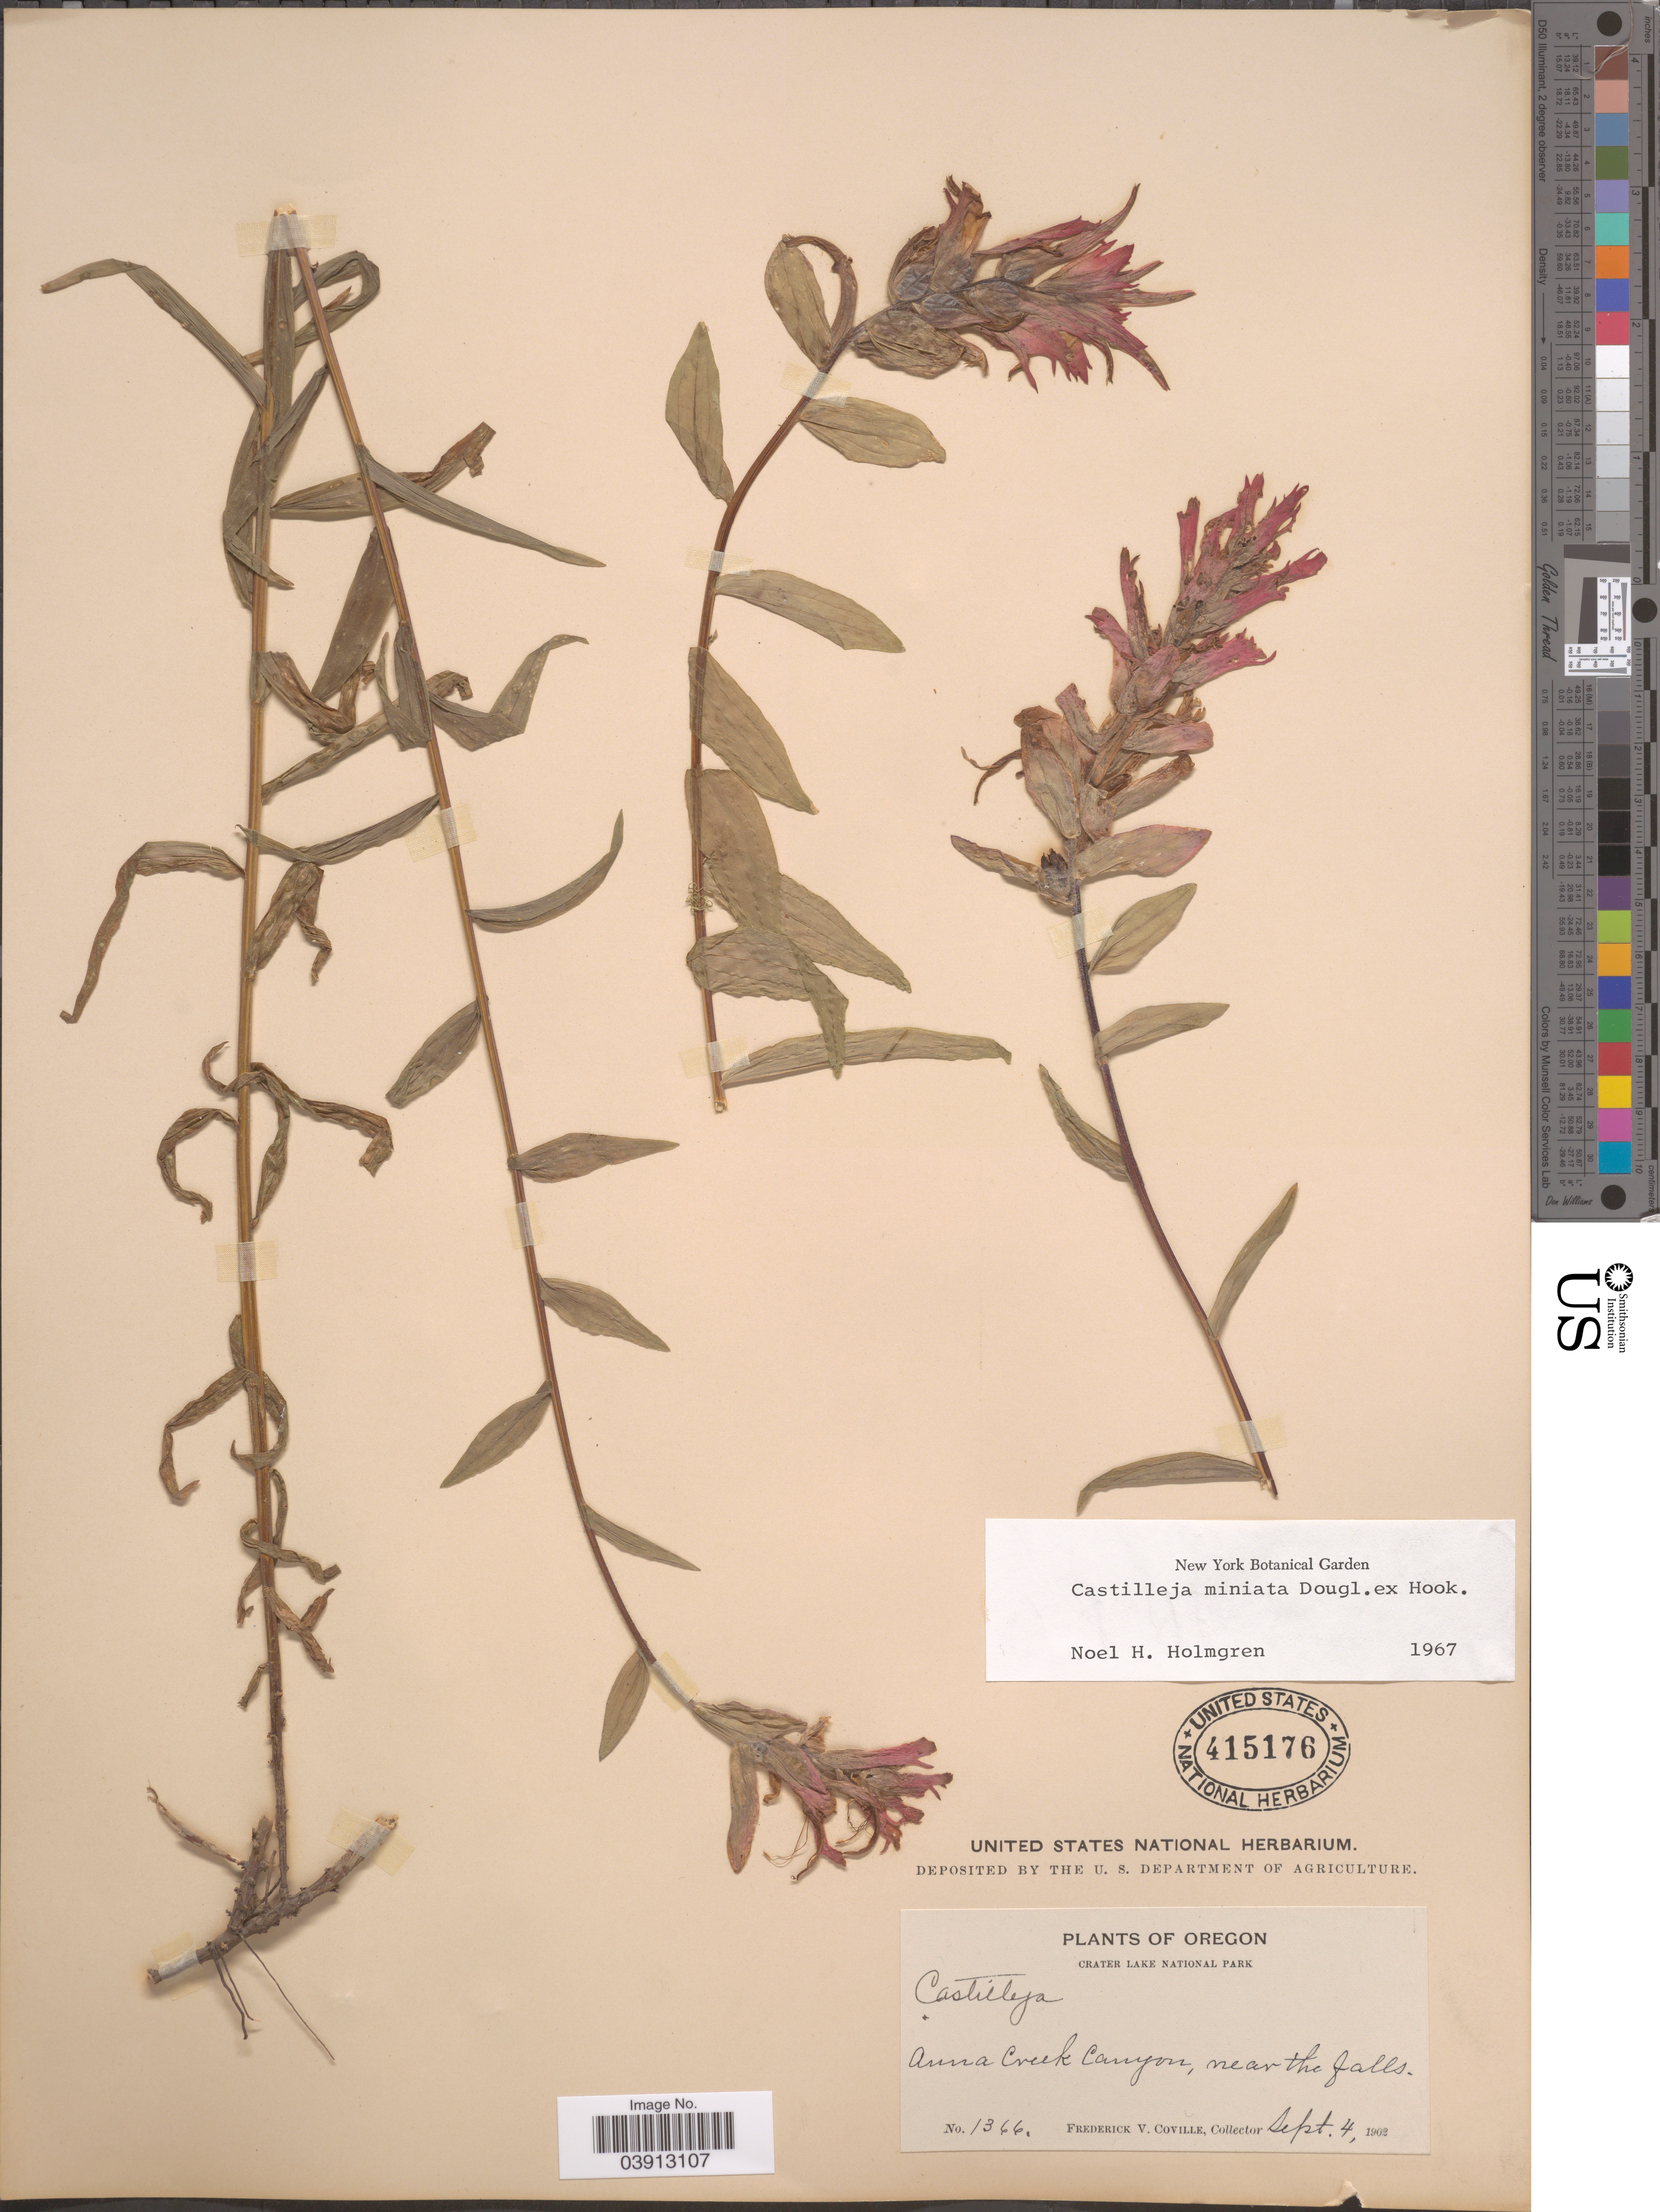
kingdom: Plantae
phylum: Tracheophyta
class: Magnoliopsida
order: Lamiales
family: Orobanchaceae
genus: Castilleja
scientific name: Castilleja miniata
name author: Douglas ex Hook.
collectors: F. V. Coville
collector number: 1366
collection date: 1902-09-04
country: United States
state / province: Oregon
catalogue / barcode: US 415176